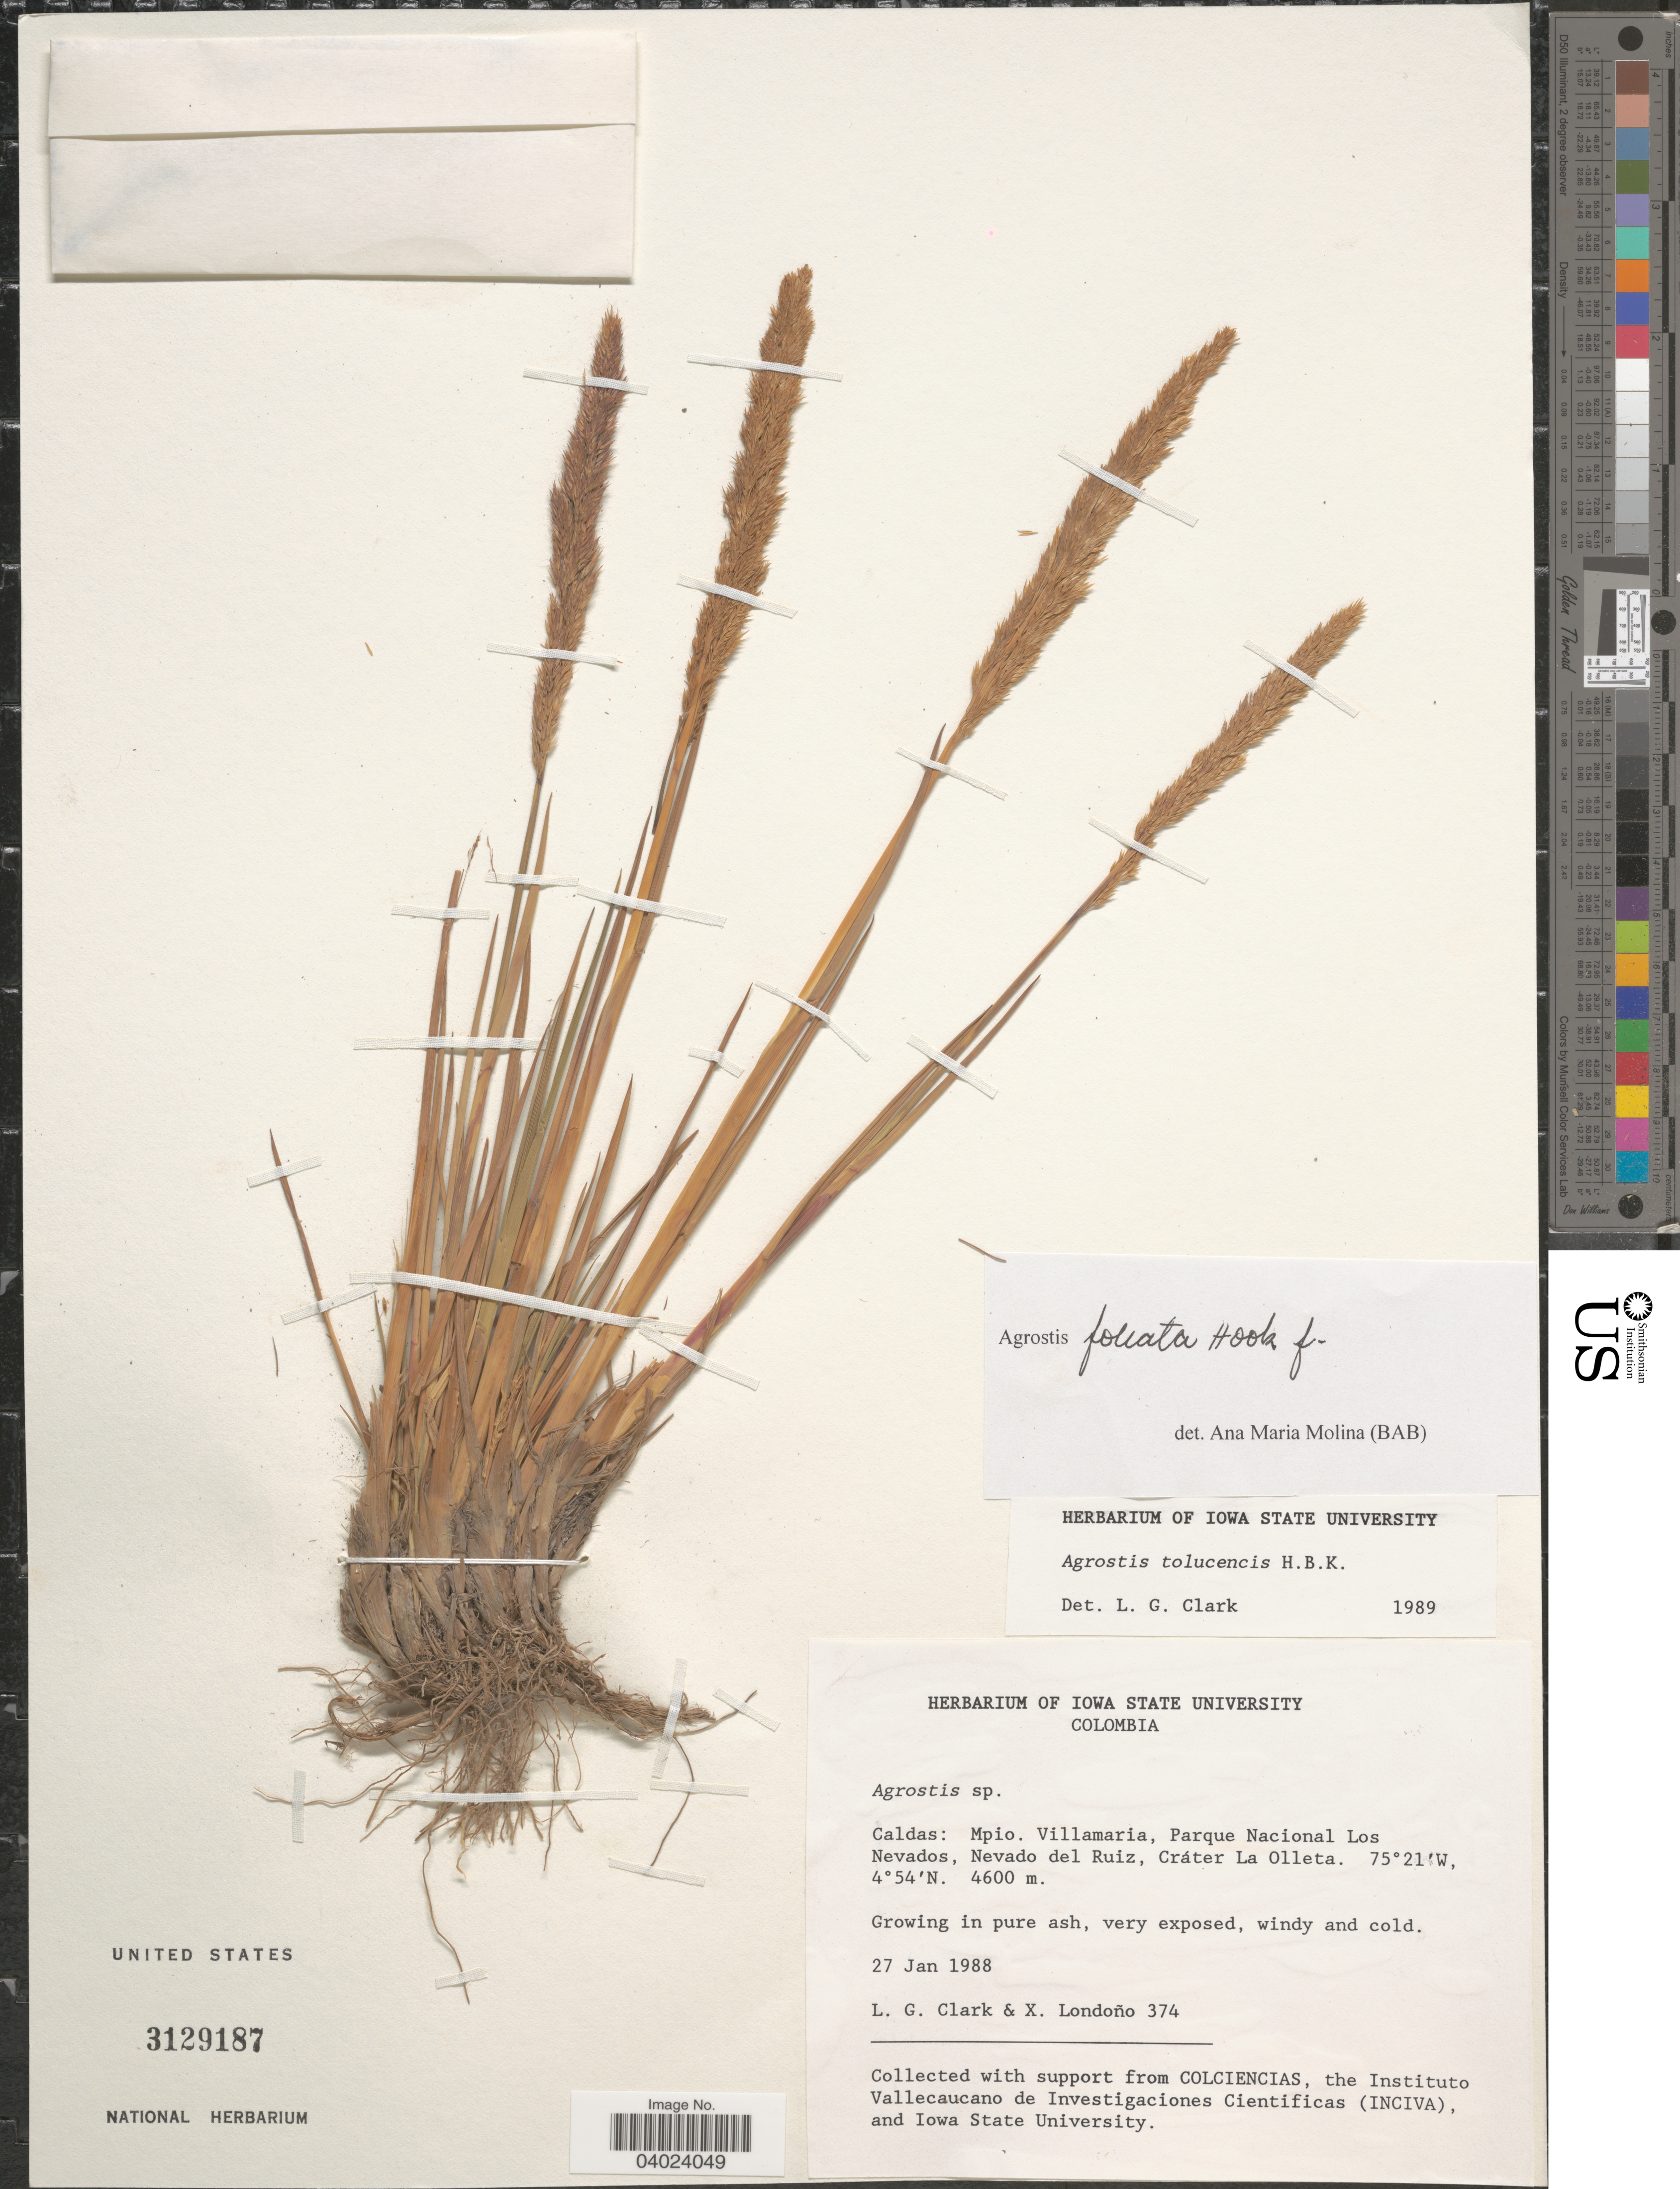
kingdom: Plantae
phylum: Tracheophyta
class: Liliopsida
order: Poales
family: Poaceae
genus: Agrostis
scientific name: Agrostis foliata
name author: Hook. f.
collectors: L. G. Clark & X. Londoño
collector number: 374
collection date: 1988-01-27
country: Colombia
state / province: Caldas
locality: Mpio. Villamaria, Parque Nacional Los Nevados, Nevado del Ruiz, Cráter La Olleta.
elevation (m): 4600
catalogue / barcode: US 3129187